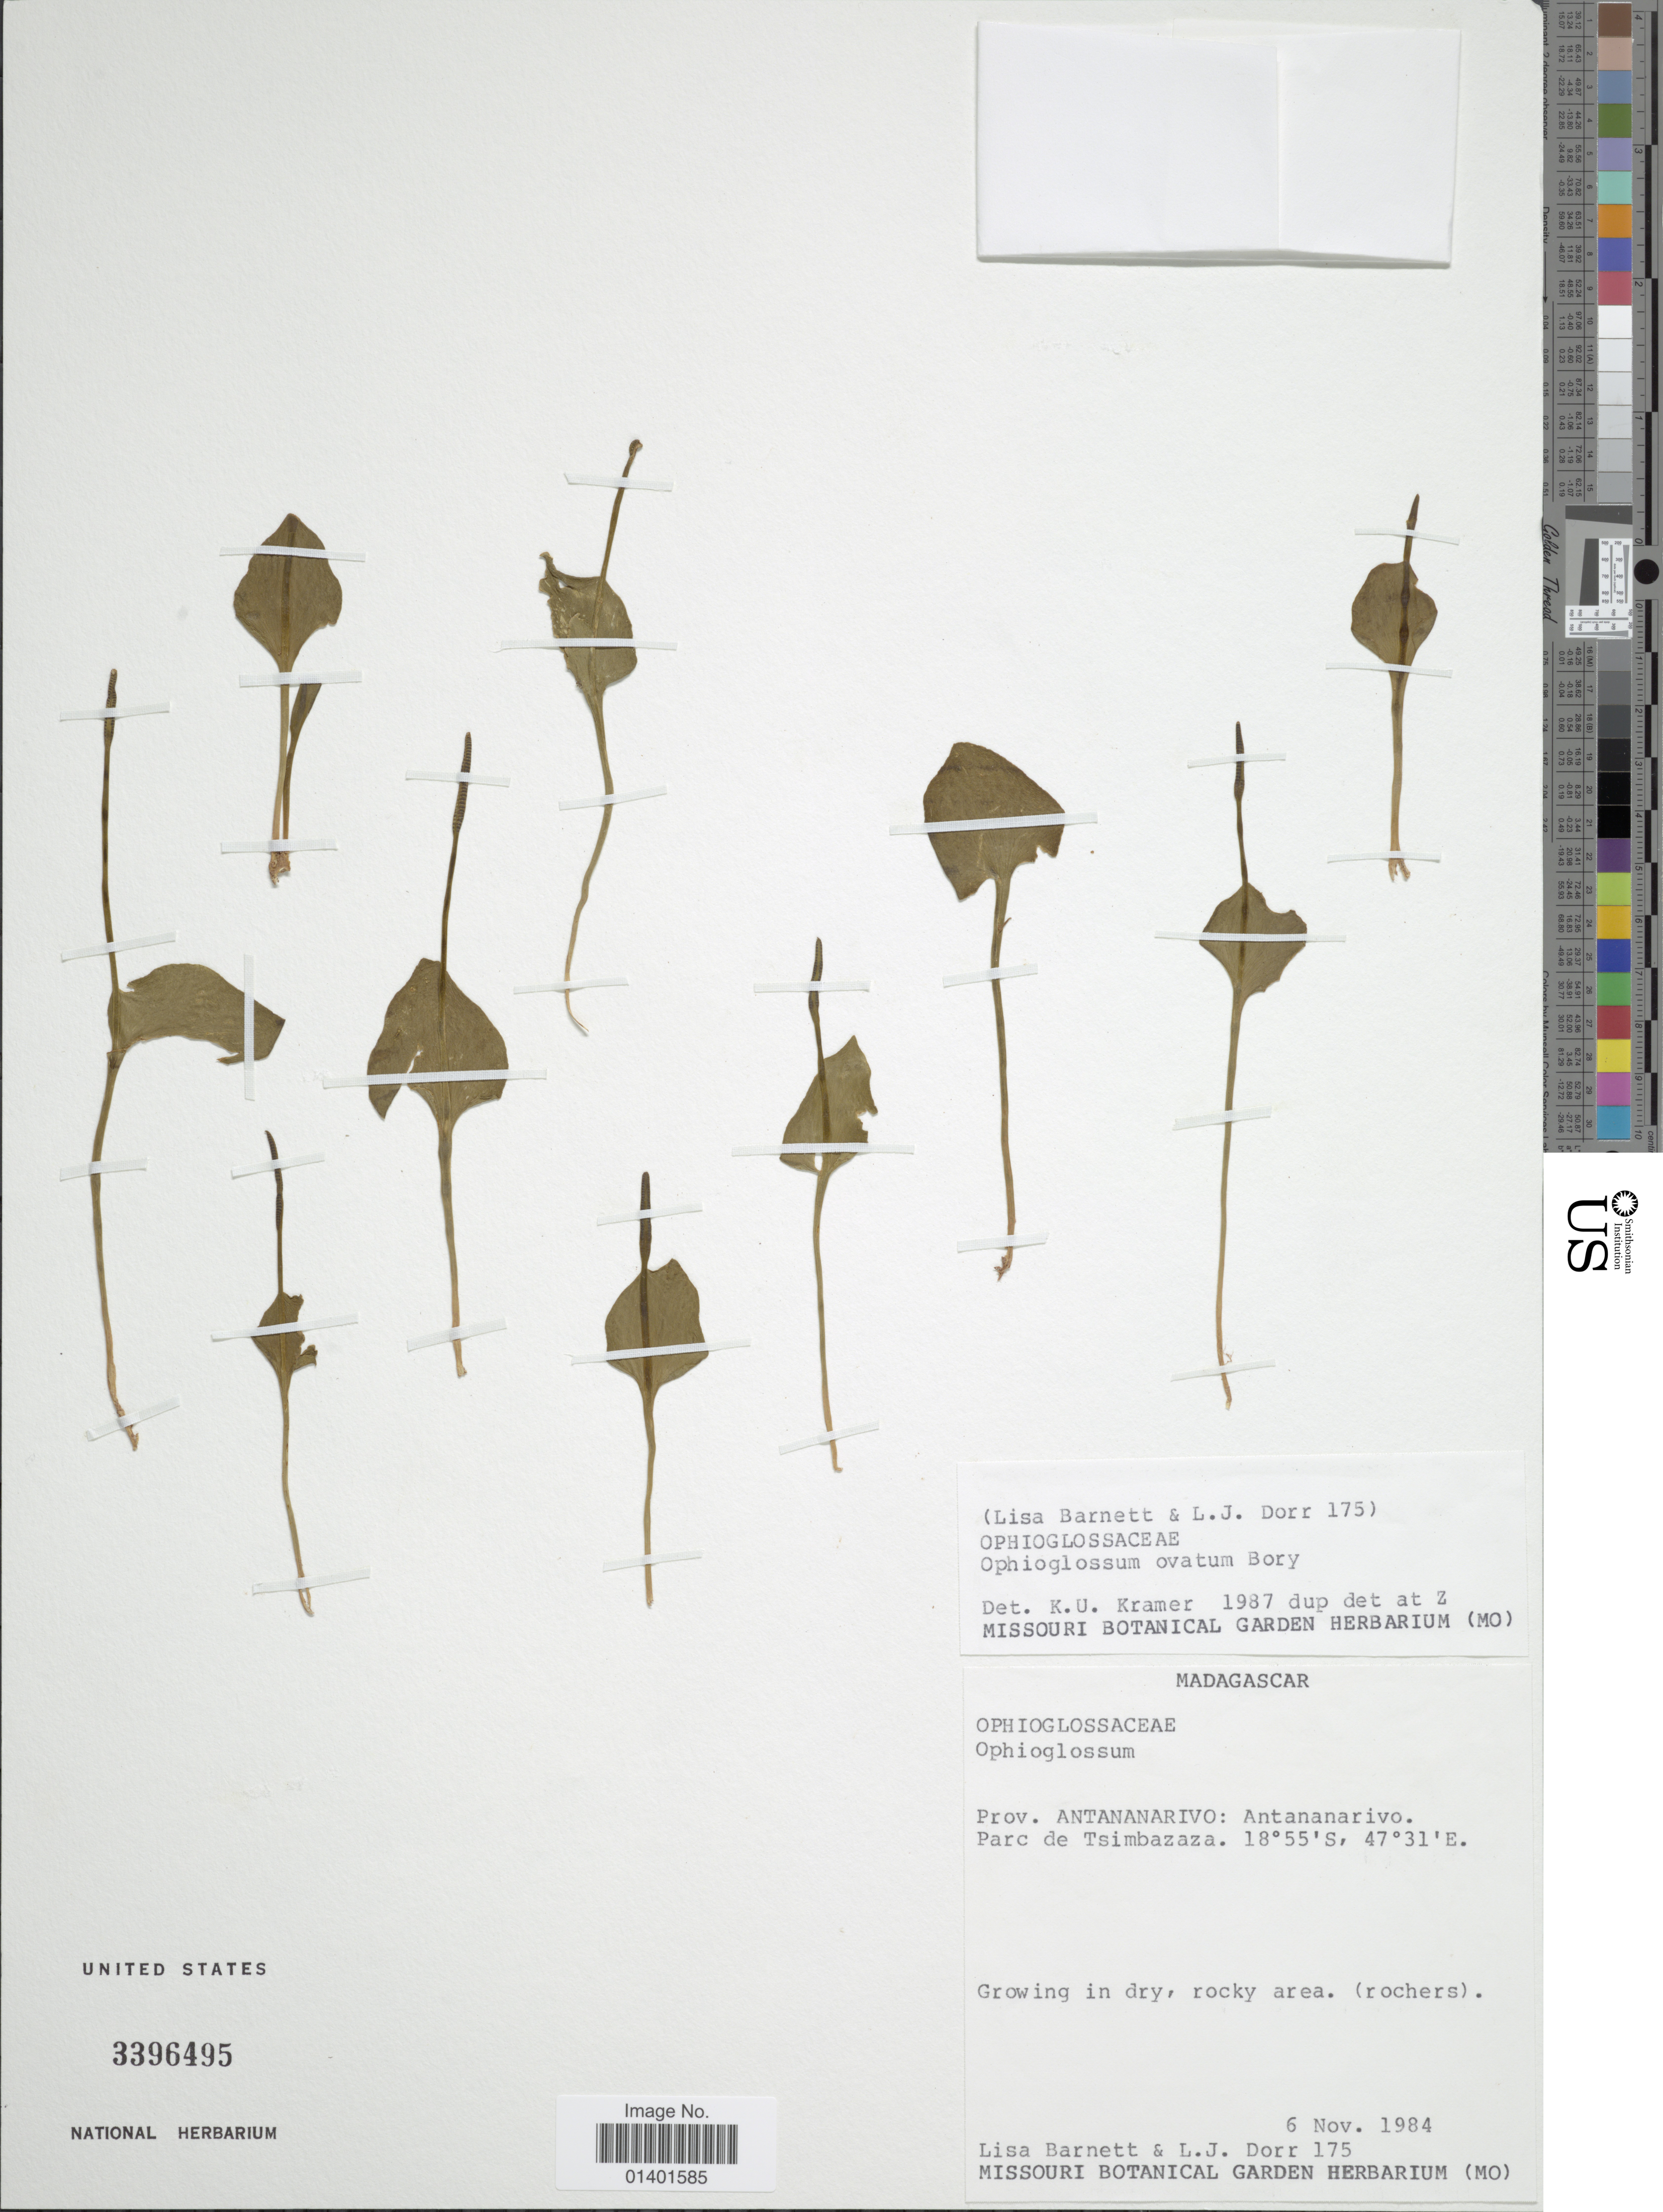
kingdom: Plantae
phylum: Tracheophyta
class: Polypodiopsida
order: Ophioglossales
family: Ophioglossaceae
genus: Ophioglossum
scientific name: Ophioglossum ovatum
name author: Bory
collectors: L. C. Barnett & L. J. Dorr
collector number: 175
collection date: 1984-11-06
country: Madagascar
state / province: Analamanga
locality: Antananarivo, Parc de Tsimbazaza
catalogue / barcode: US 3396495